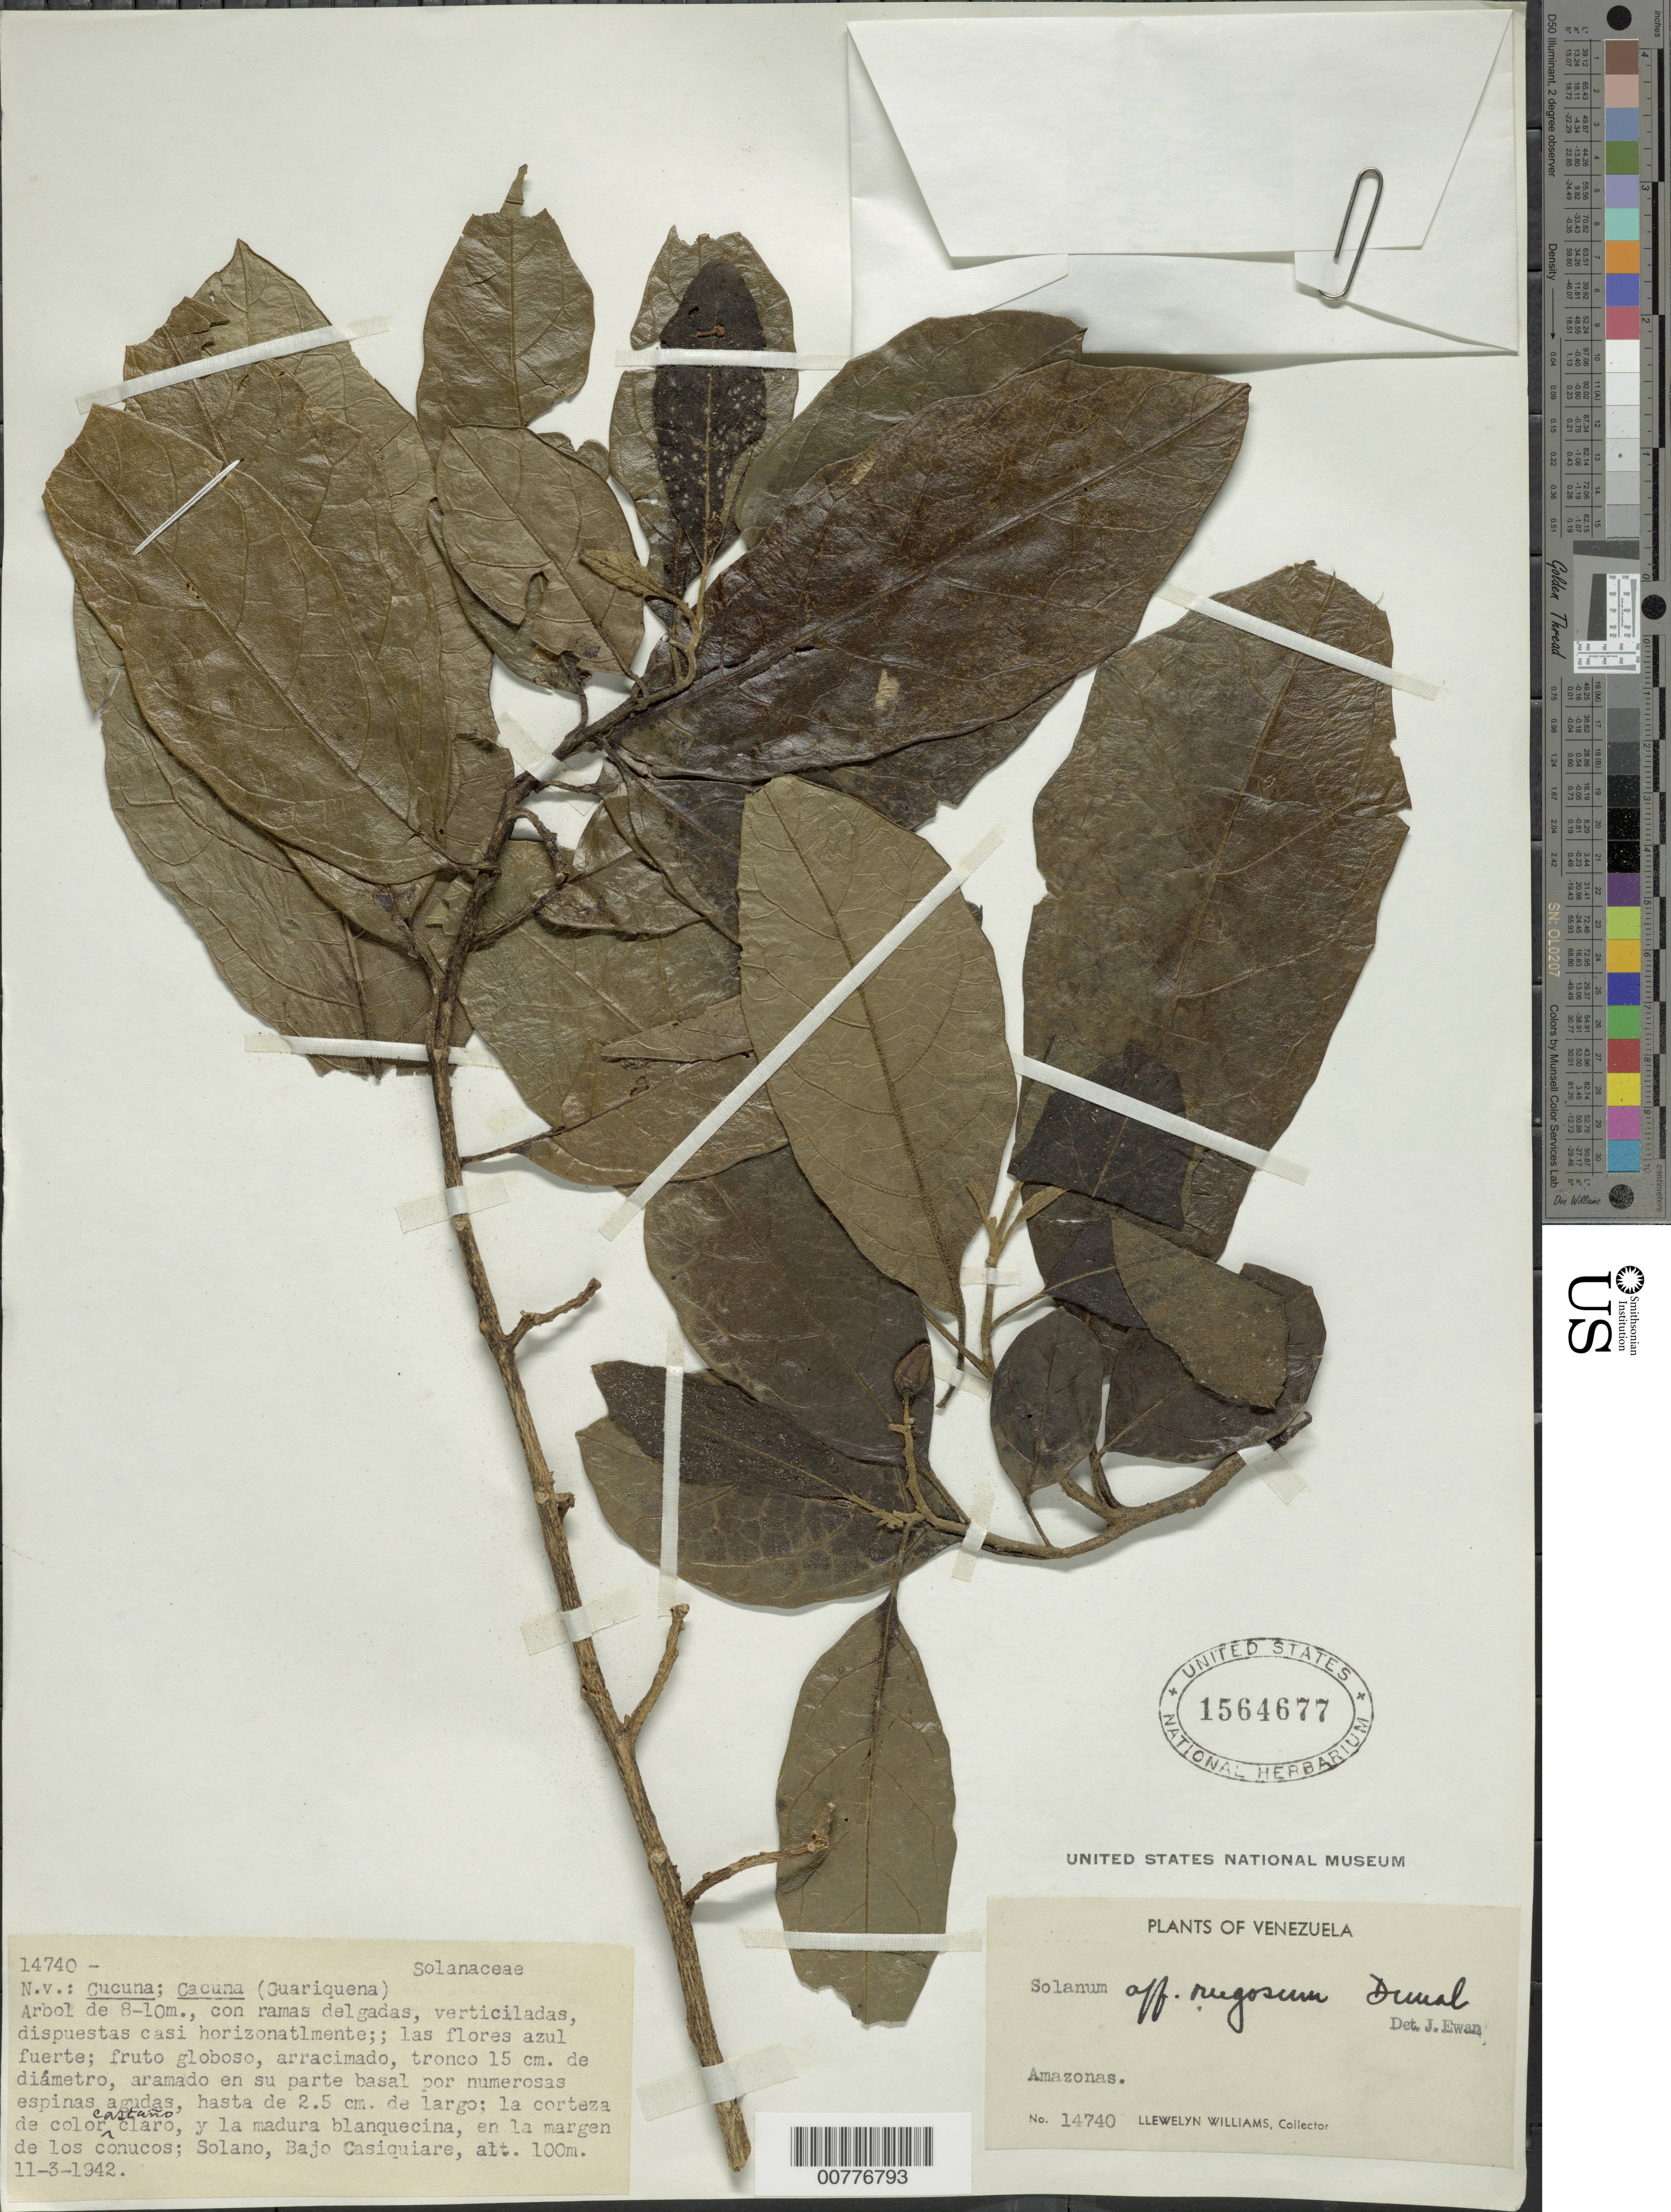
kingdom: Plantae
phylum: Tracheophyta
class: Magnoliopsida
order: Solanales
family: Solanaceae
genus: Solanum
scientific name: Solanum rugosum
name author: Dunal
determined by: Ewan, J. A.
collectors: L. Williams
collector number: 14740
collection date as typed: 3 Mar 1942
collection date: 1942-03-03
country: Venezuela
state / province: Amazonas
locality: Solano, Bajo Río Casiquiare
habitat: En la margen de conucos. La madura blanquecina.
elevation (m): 100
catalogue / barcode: US 1564677